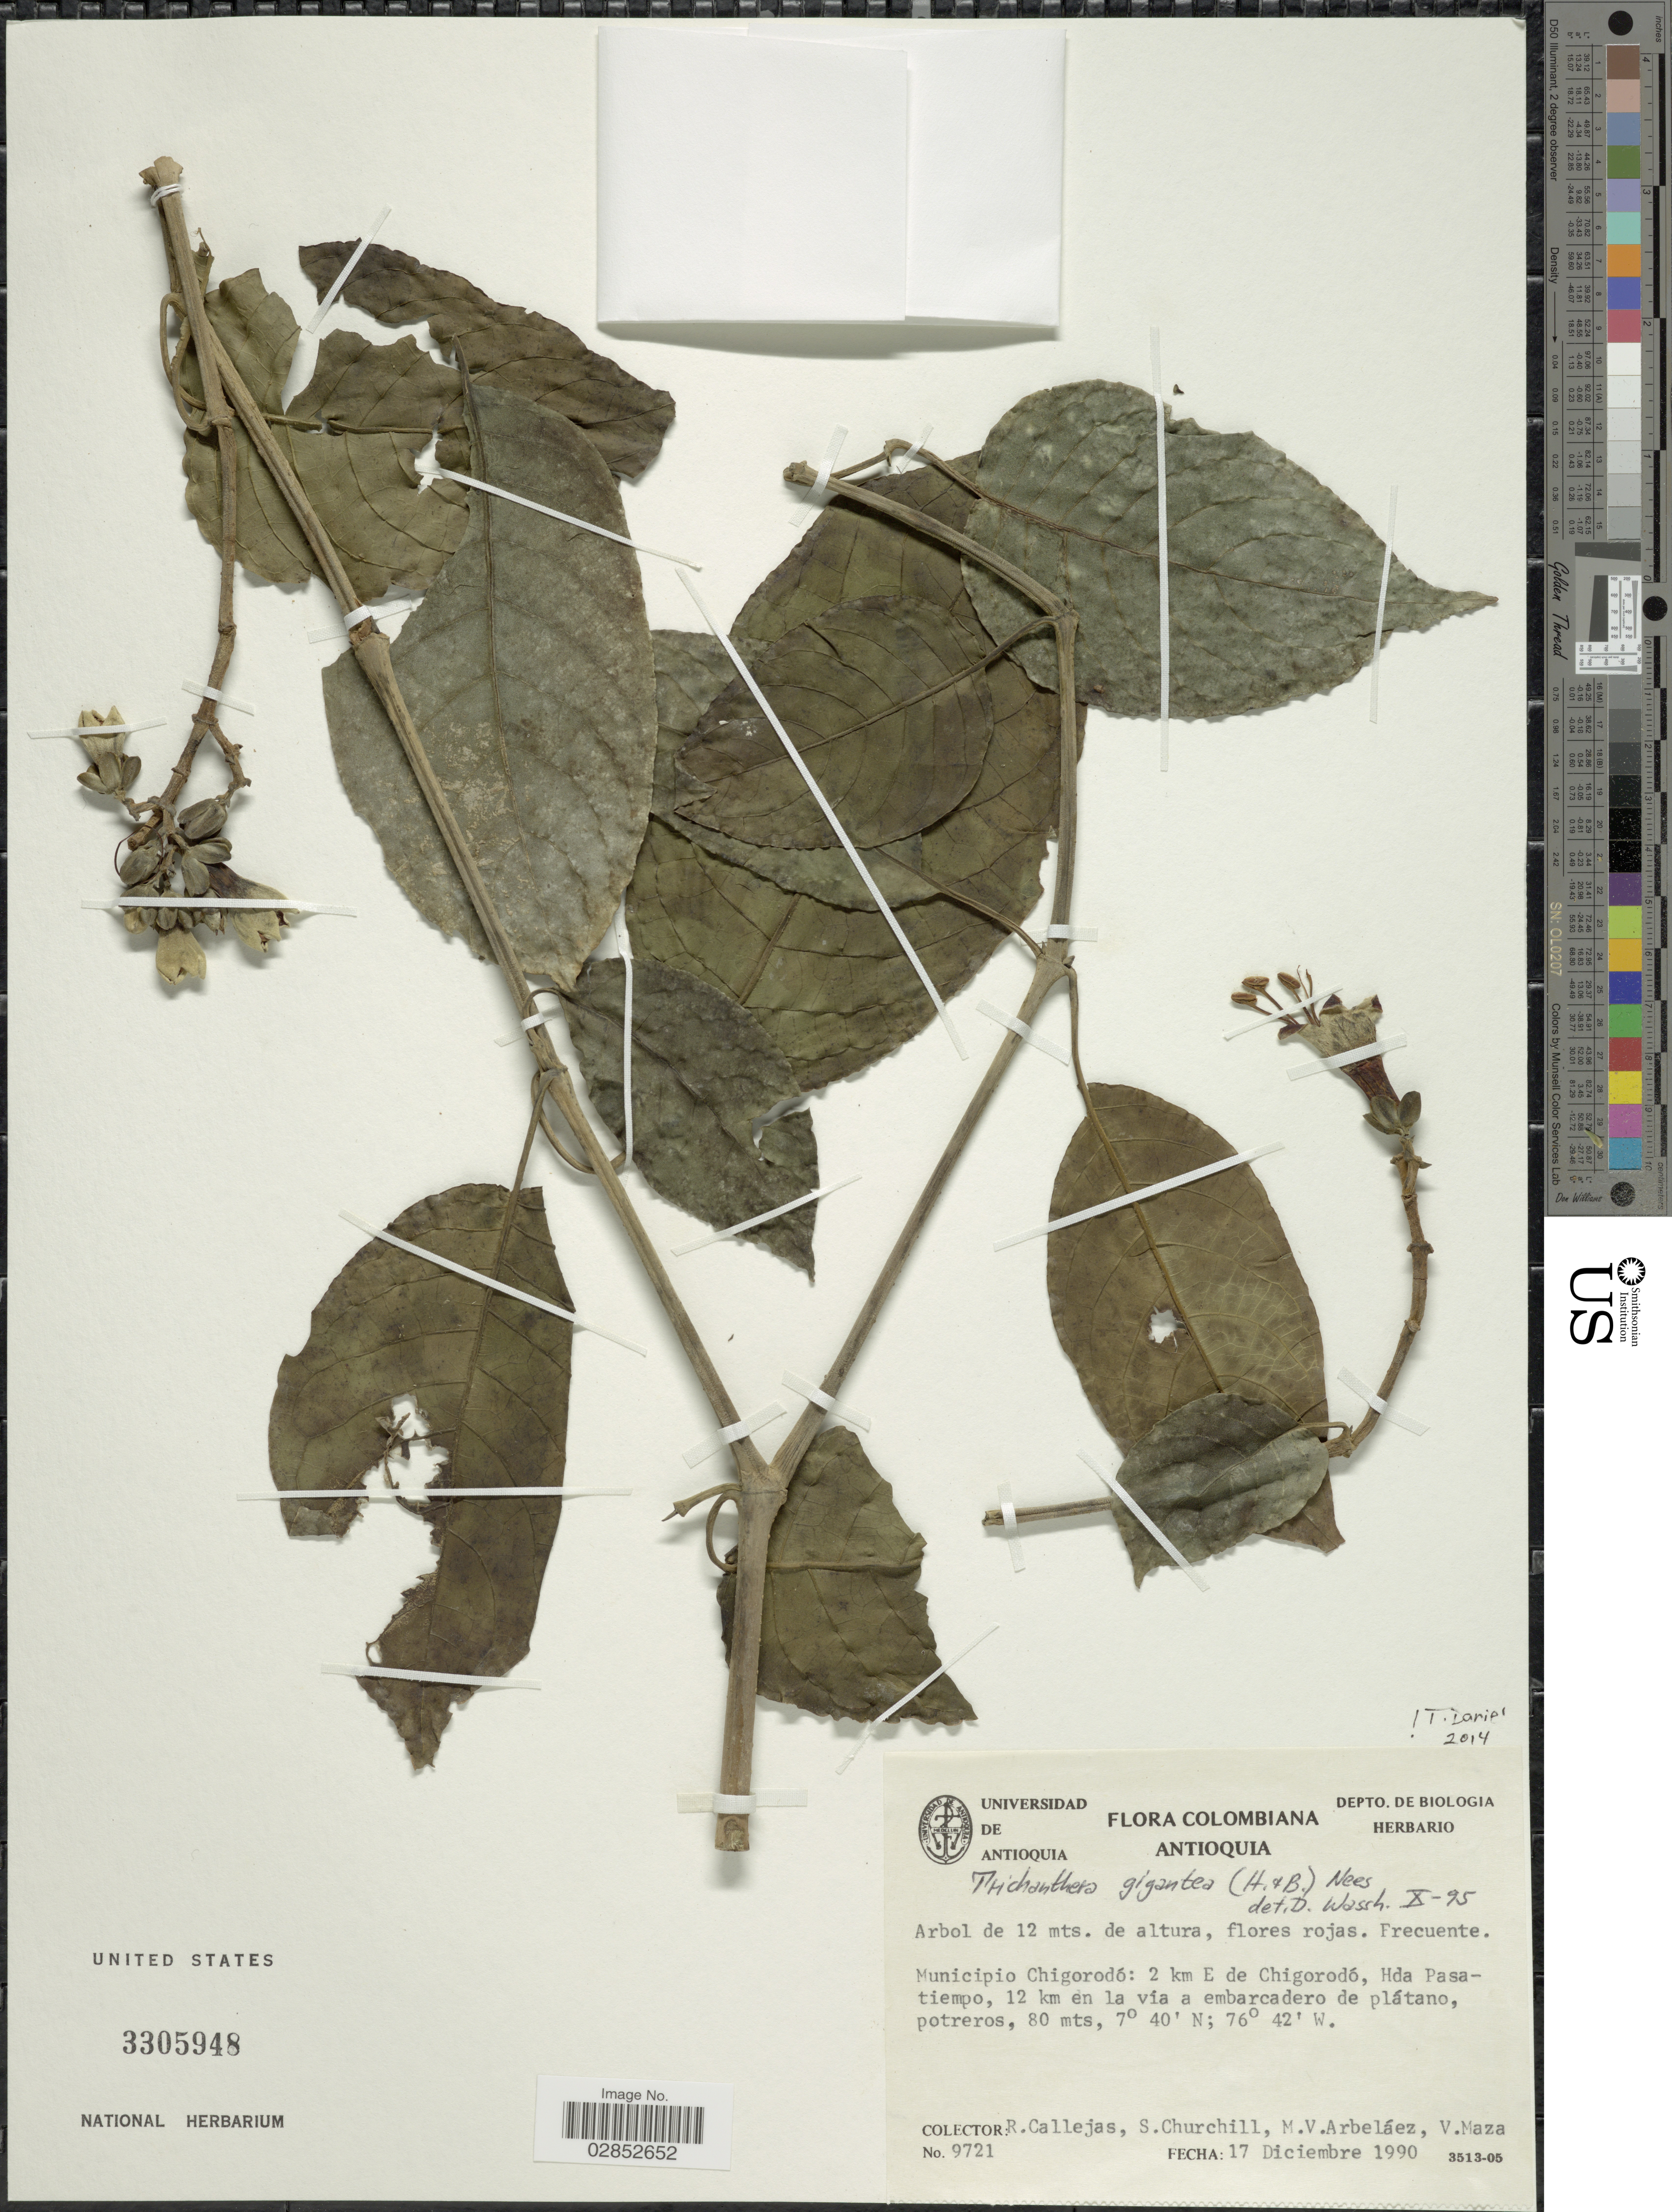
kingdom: Plantae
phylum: Tracheophyta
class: Magnoliopsida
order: Lamiales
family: Acanthaceae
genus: Trichanthera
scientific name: Trichanthera gigantea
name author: (Bonpl.) Nees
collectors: R. Callejas, S. Churchill, M. Arbelaez & V. Maza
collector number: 9721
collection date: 1990-12-17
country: Colombia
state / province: Antioquia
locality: Municipio Chigorodó: 2 km E de Chigorodó, Hda Pasatiempo, 12 km en la via embarcadero de plátano, potreros.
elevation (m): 80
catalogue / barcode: US 3305948